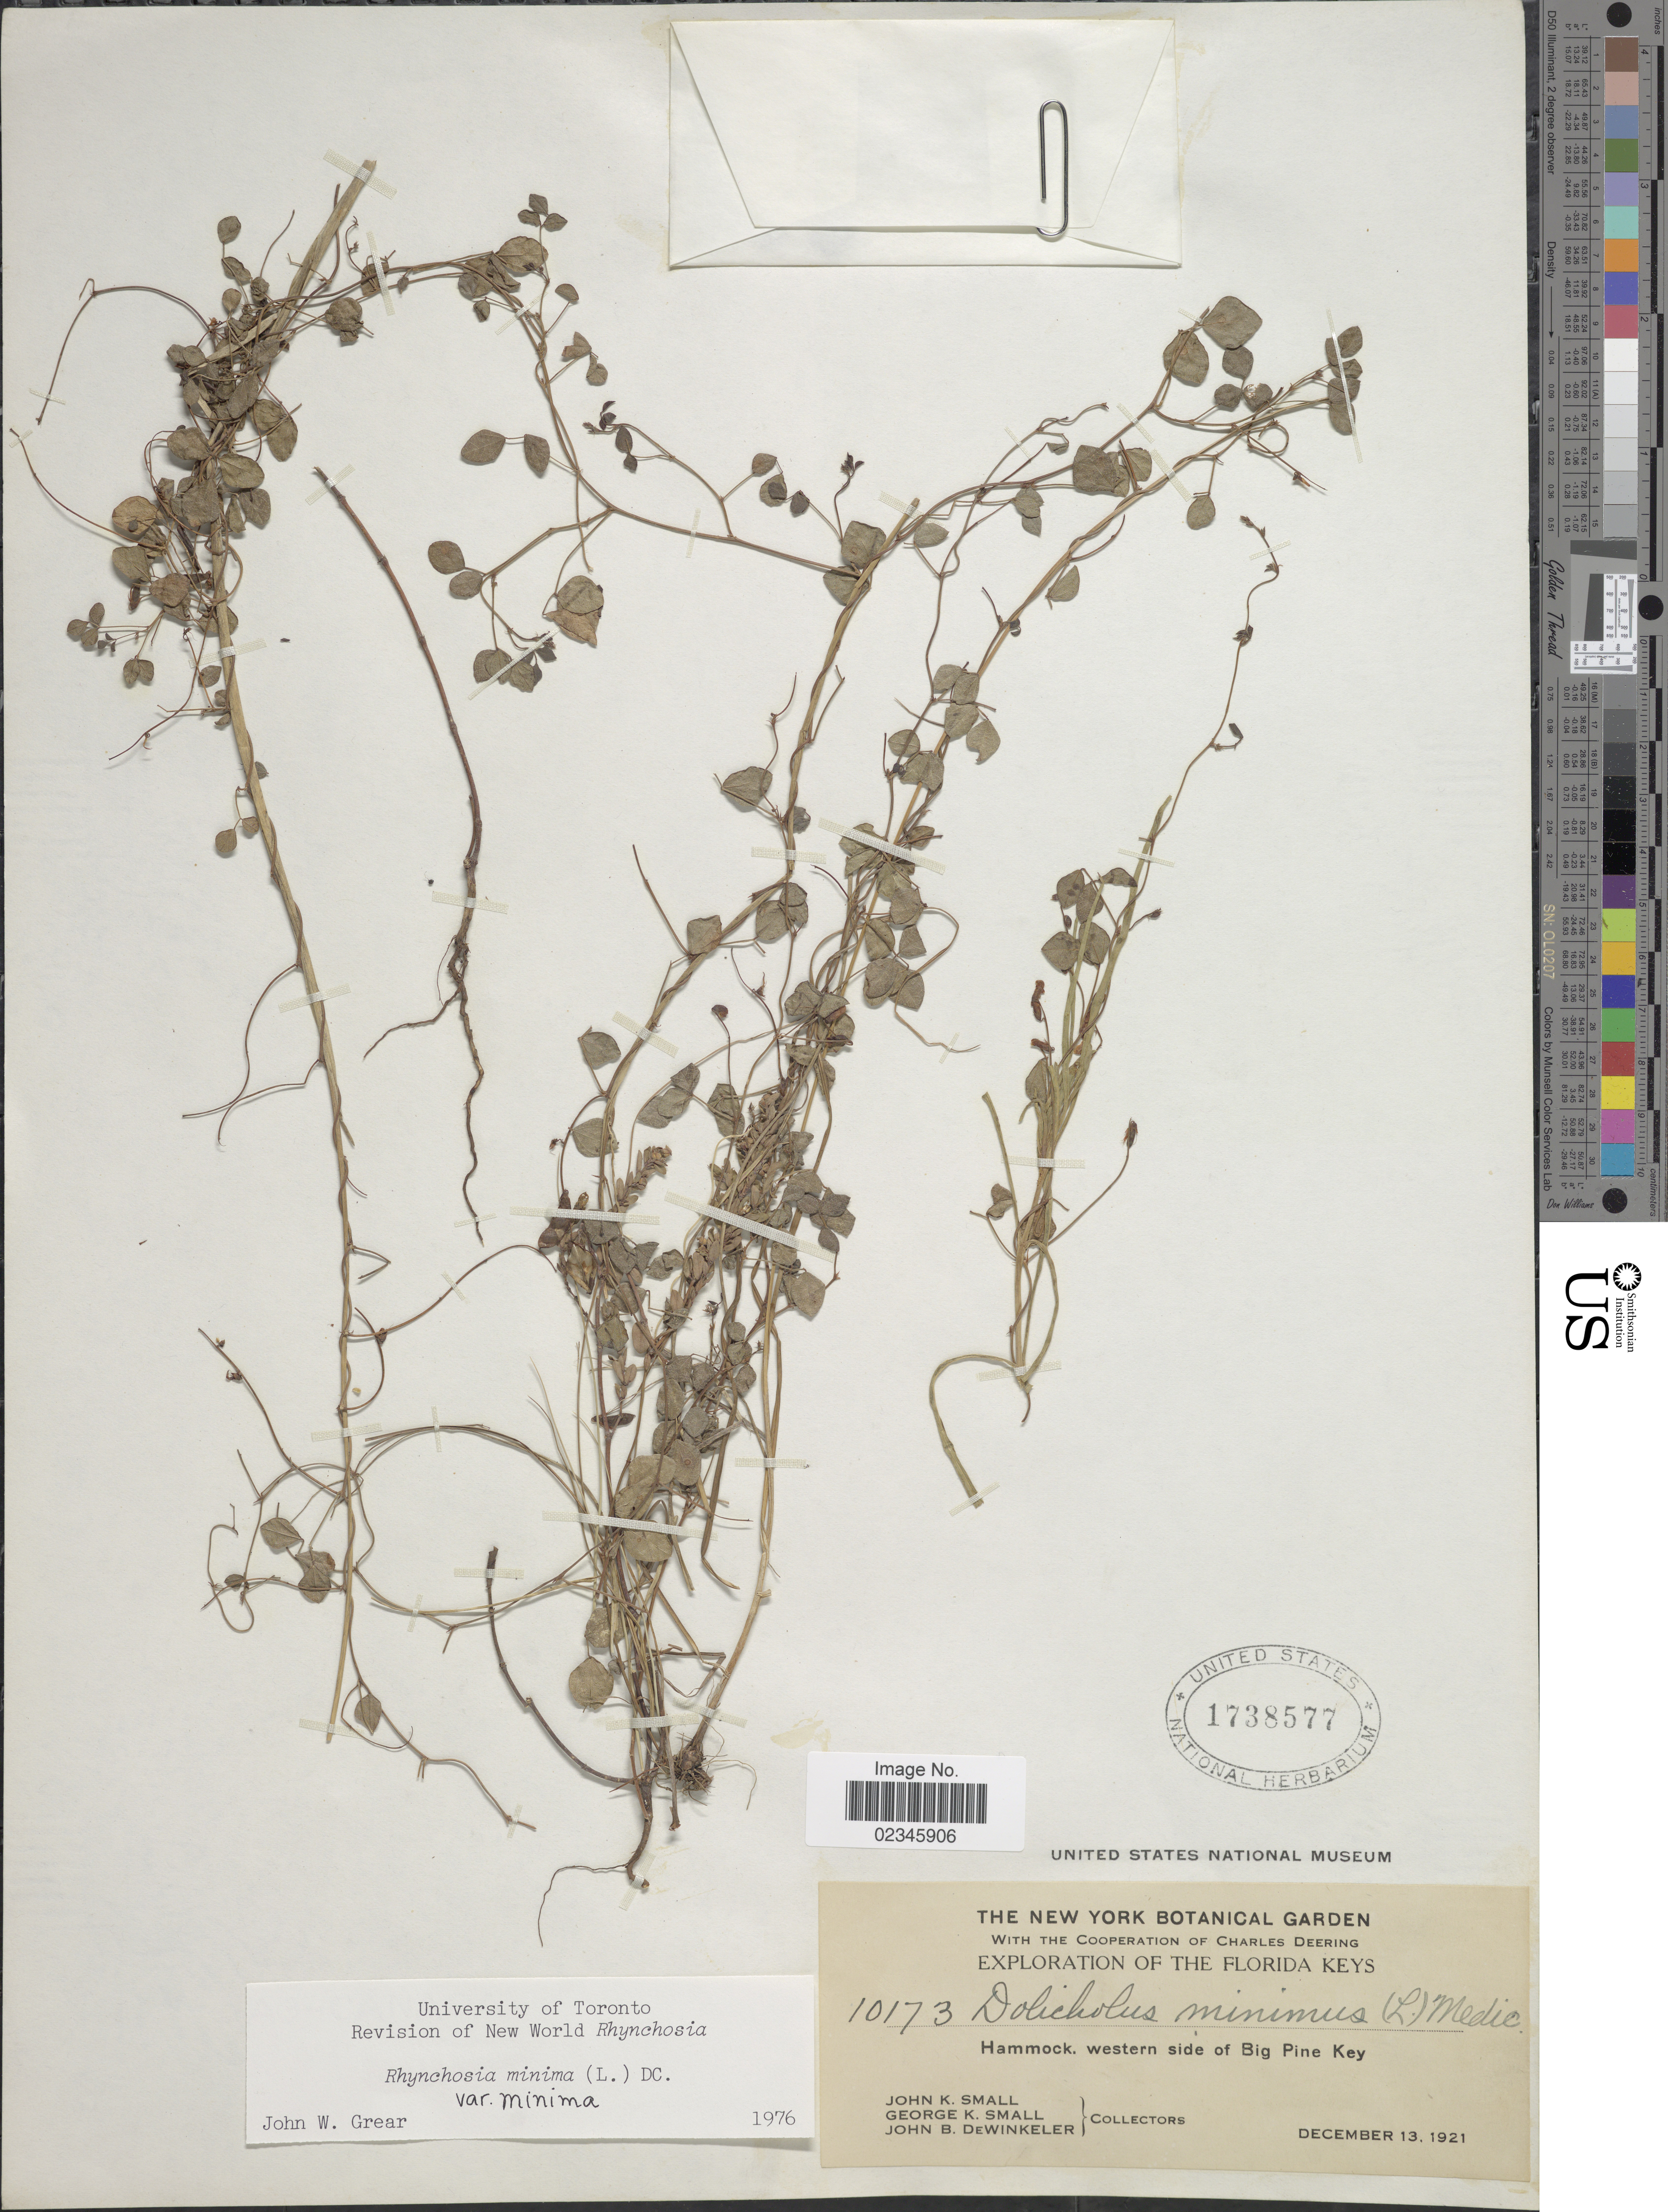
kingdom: Plantae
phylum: Tracheophyta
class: Magnoliopsida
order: Fabales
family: Fabaceae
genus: Rhynchosia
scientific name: Rhynchosia minima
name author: (L.) DC.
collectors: J. K. Small, G. K. Small & J. B. Dewinkeler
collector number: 10173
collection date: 1921-12-13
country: United States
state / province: Florida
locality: Florida Keys, Hammock, western side of Big Pine Keys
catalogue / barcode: US 1738577